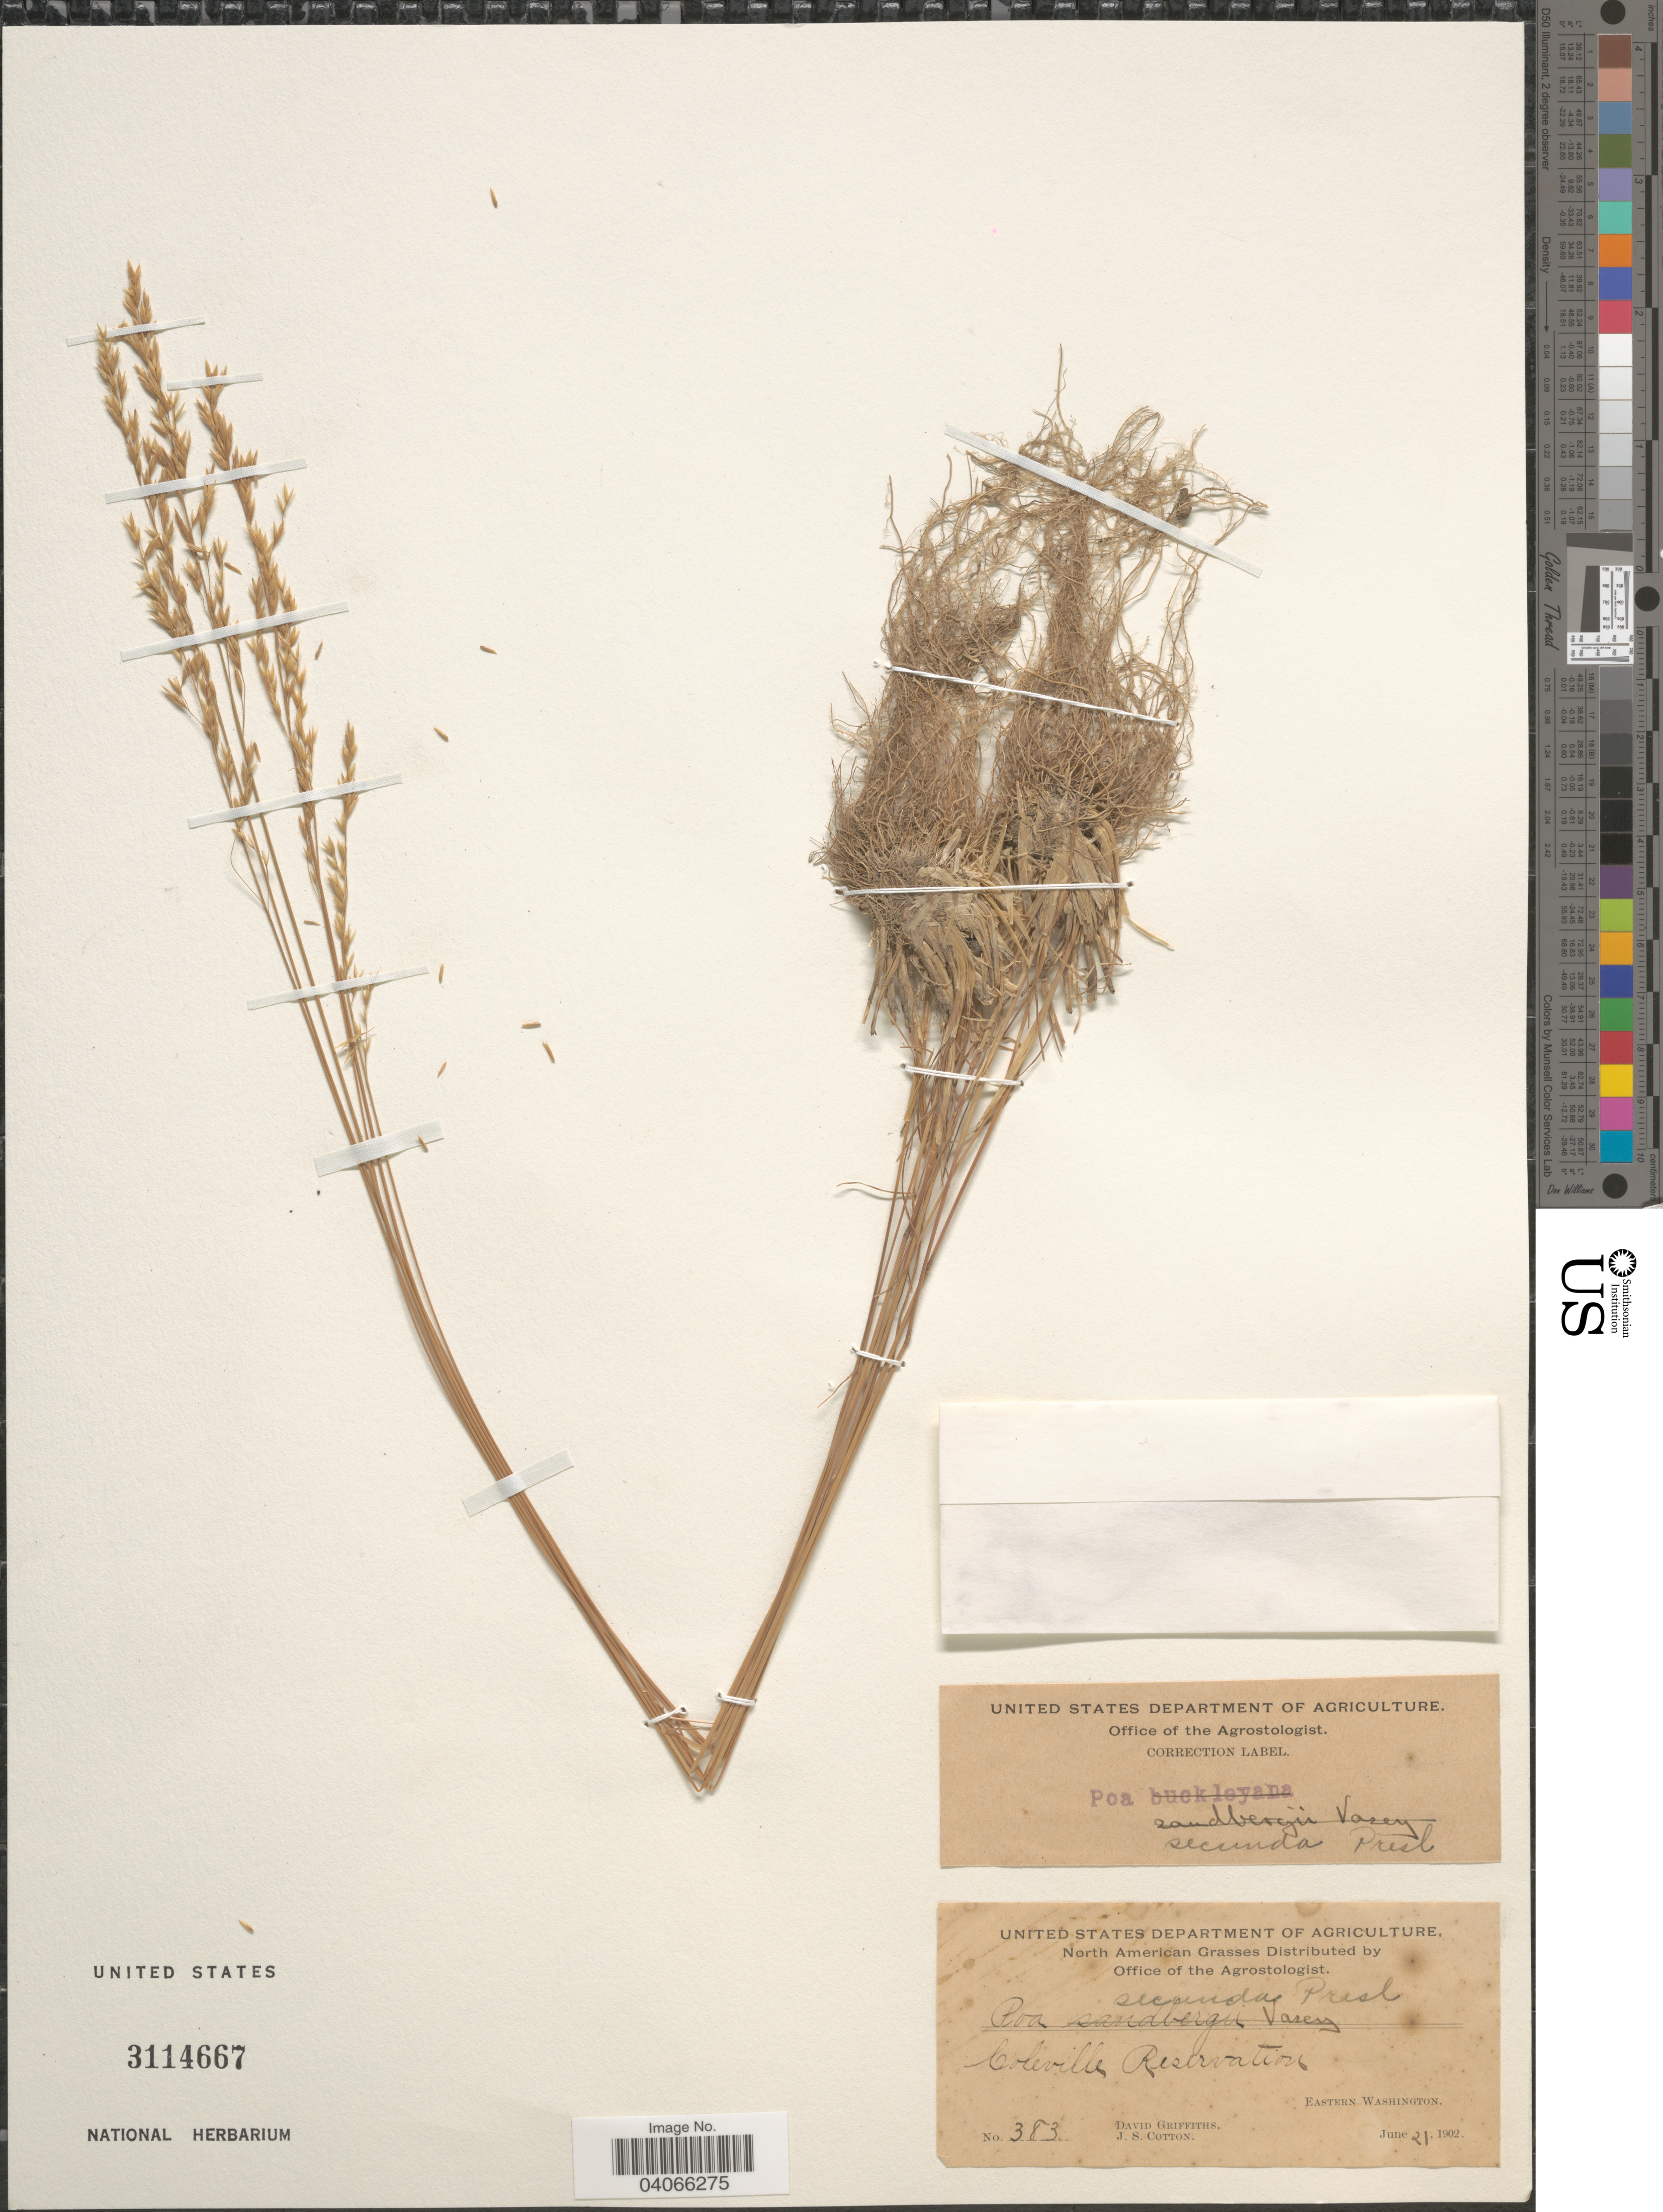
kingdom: Plantae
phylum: Tracheophyta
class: Liliopsida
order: Poales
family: Poaceae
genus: Poa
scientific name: Poa secunda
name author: J. Presl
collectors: D. Griffiths & J. S. Cotton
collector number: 383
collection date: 1902-06-21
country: United States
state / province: Washington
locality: Coleville Reservation. Eastern Washington.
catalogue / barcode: US 3114667